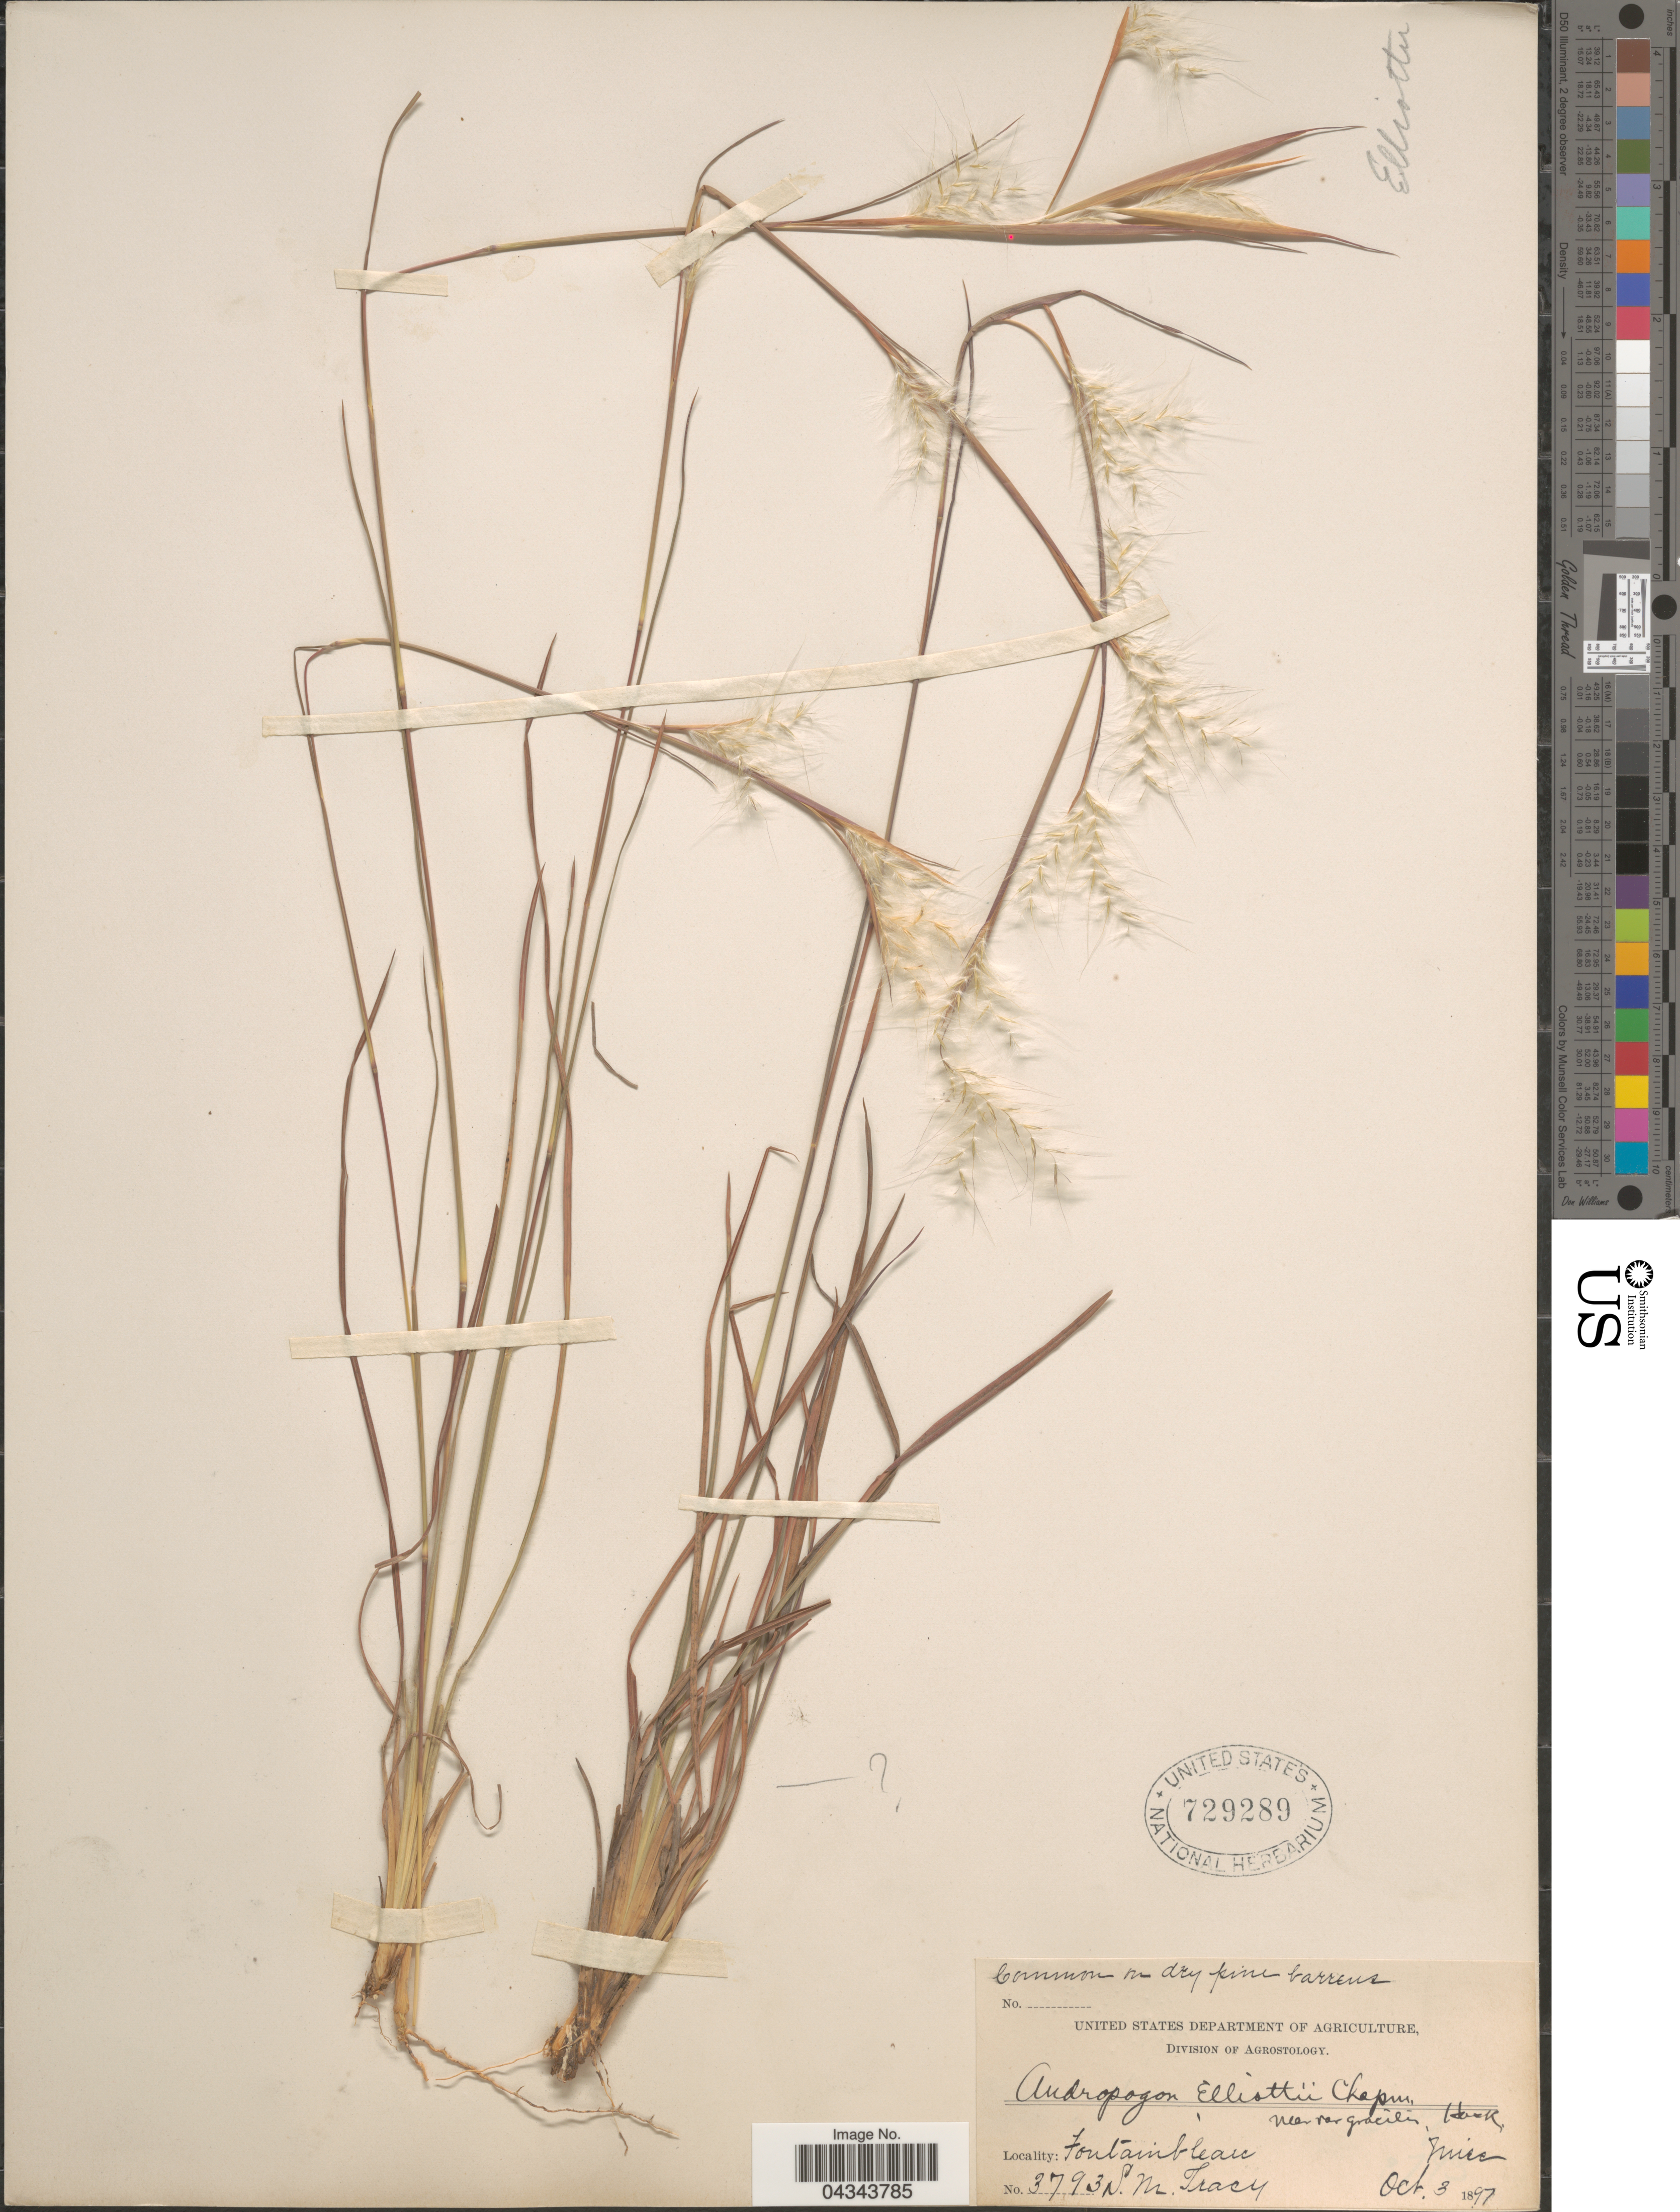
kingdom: Plantae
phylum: Tracheophyta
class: Liliopsida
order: Poales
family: Poaceae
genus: Andropogon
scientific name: Andropogon ternarius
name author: Michx.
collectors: S. M. Tracy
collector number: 3793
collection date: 1897-10-03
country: United States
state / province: Mississippi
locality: Fontainbleau.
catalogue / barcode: US 729289